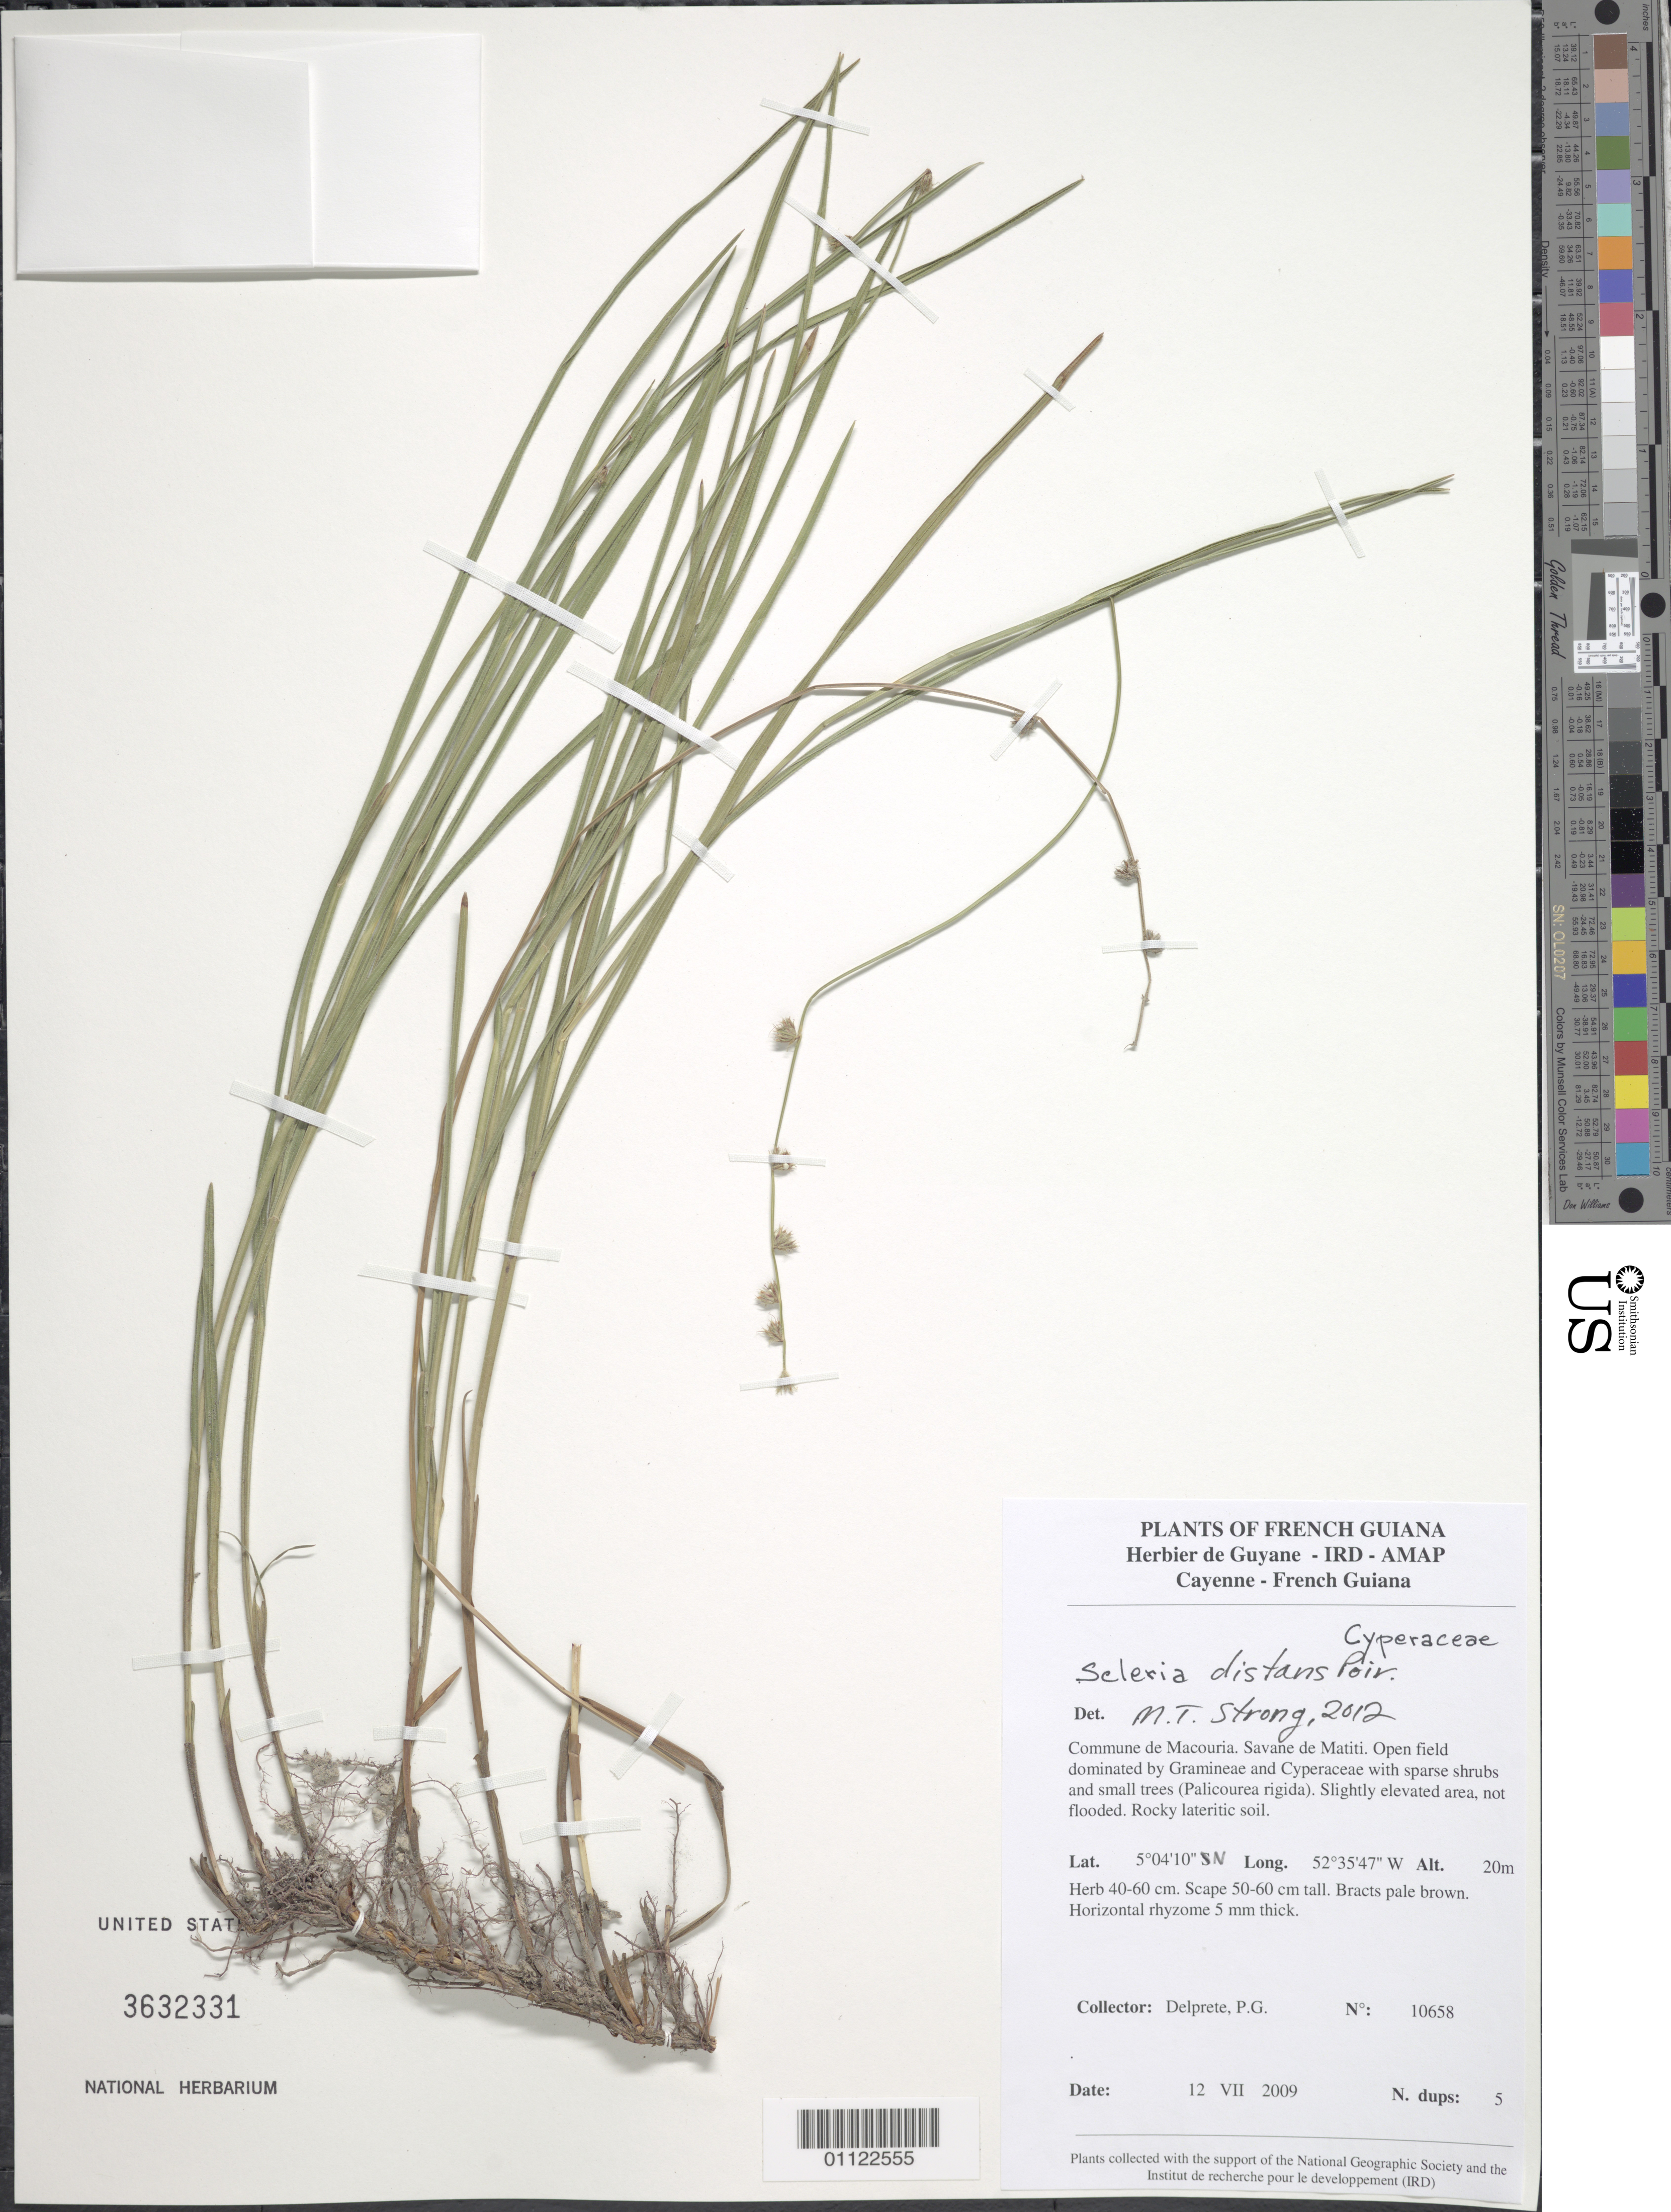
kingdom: Plantae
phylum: Tracheophyta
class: Liliopsida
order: Poales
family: Cyperaceae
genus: Scleria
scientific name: Scleria distans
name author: Poir.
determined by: Strong, M. T., (US), Smithsonian Institution - National Museum of Natural History (UNITED STATES)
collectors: P. G. Delprete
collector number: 10658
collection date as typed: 12-Jul-09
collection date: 2009-07-12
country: French Guiana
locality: Commune de Macouria. Savane de Matiti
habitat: Open field dominated by Gramineae and Cyperaceae with sparse shrubs and small trees (Palicourea rigida). Slightly elevated area, not flooded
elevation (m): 20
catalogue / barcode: US 3632331